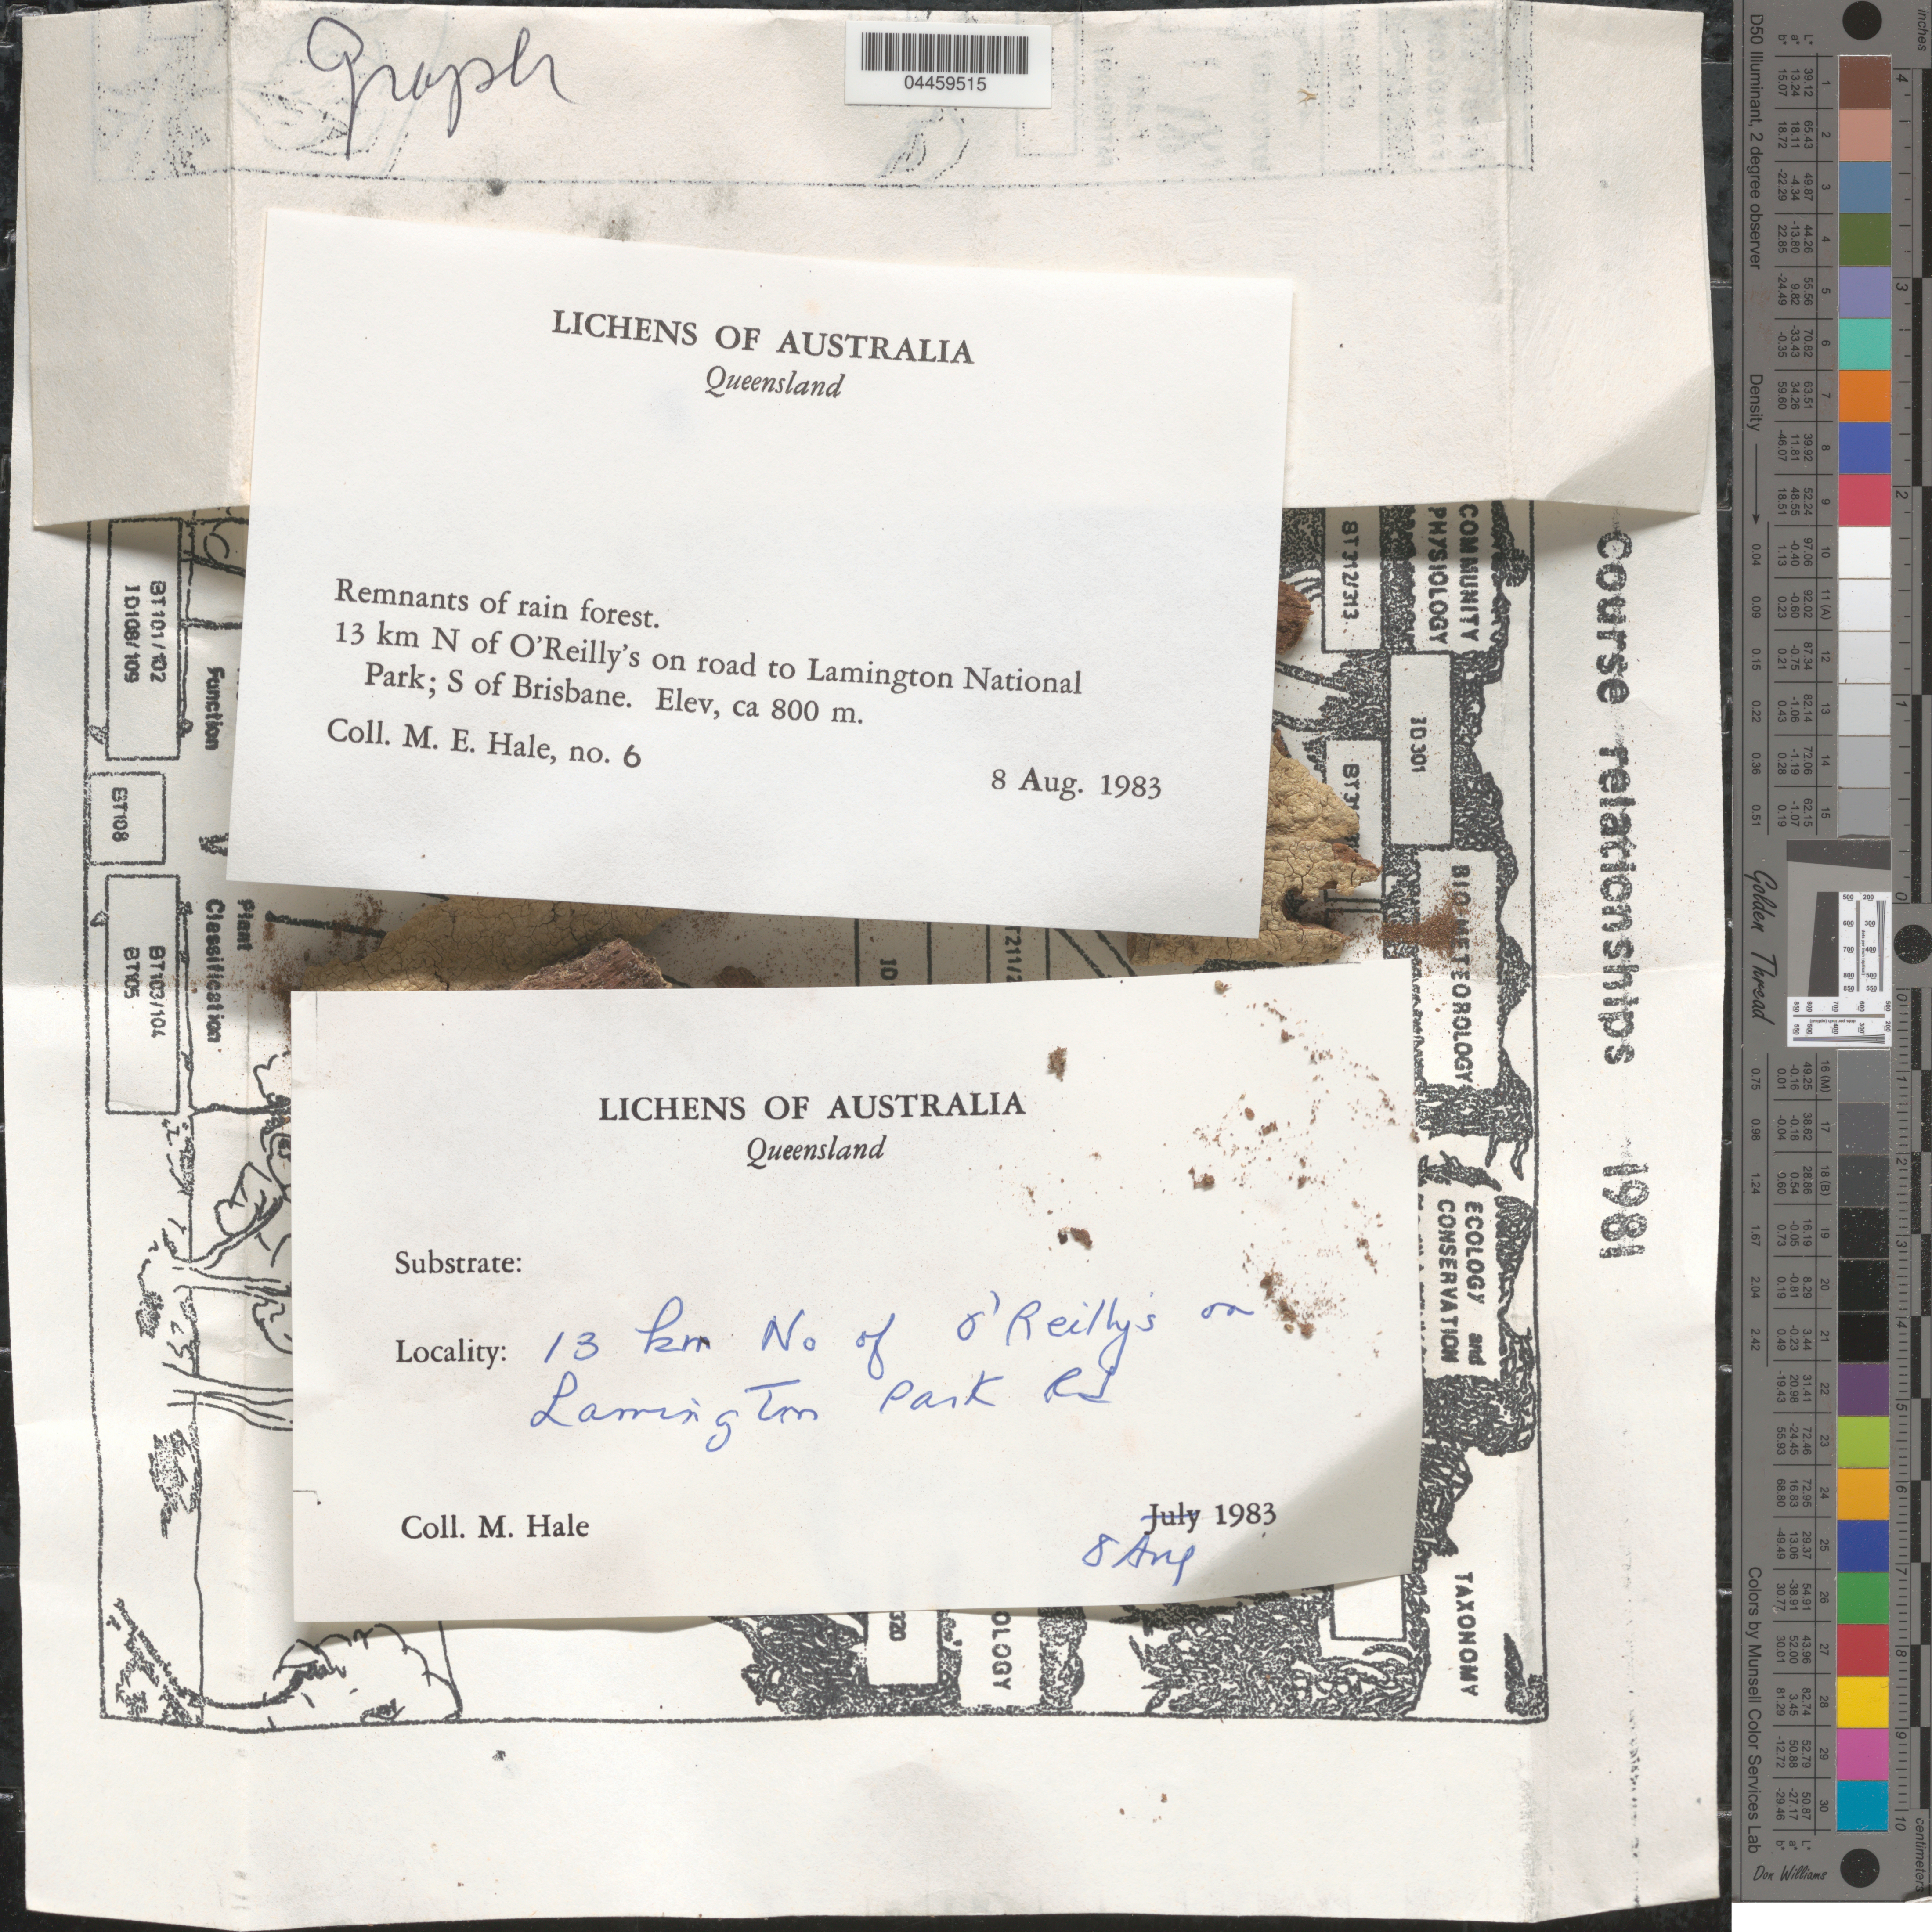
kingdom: Fungi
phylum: Ascomycota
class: Lecanoromycetes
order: Ostropales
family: Graphidaceae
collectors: M. Hale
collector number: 6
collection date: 1983-08-08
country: Australia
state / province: Queensland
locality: Remnants of rain forest. 13 km N of O'Reilly's on road to Lamington National Park; S of Brisbane.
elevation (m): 800